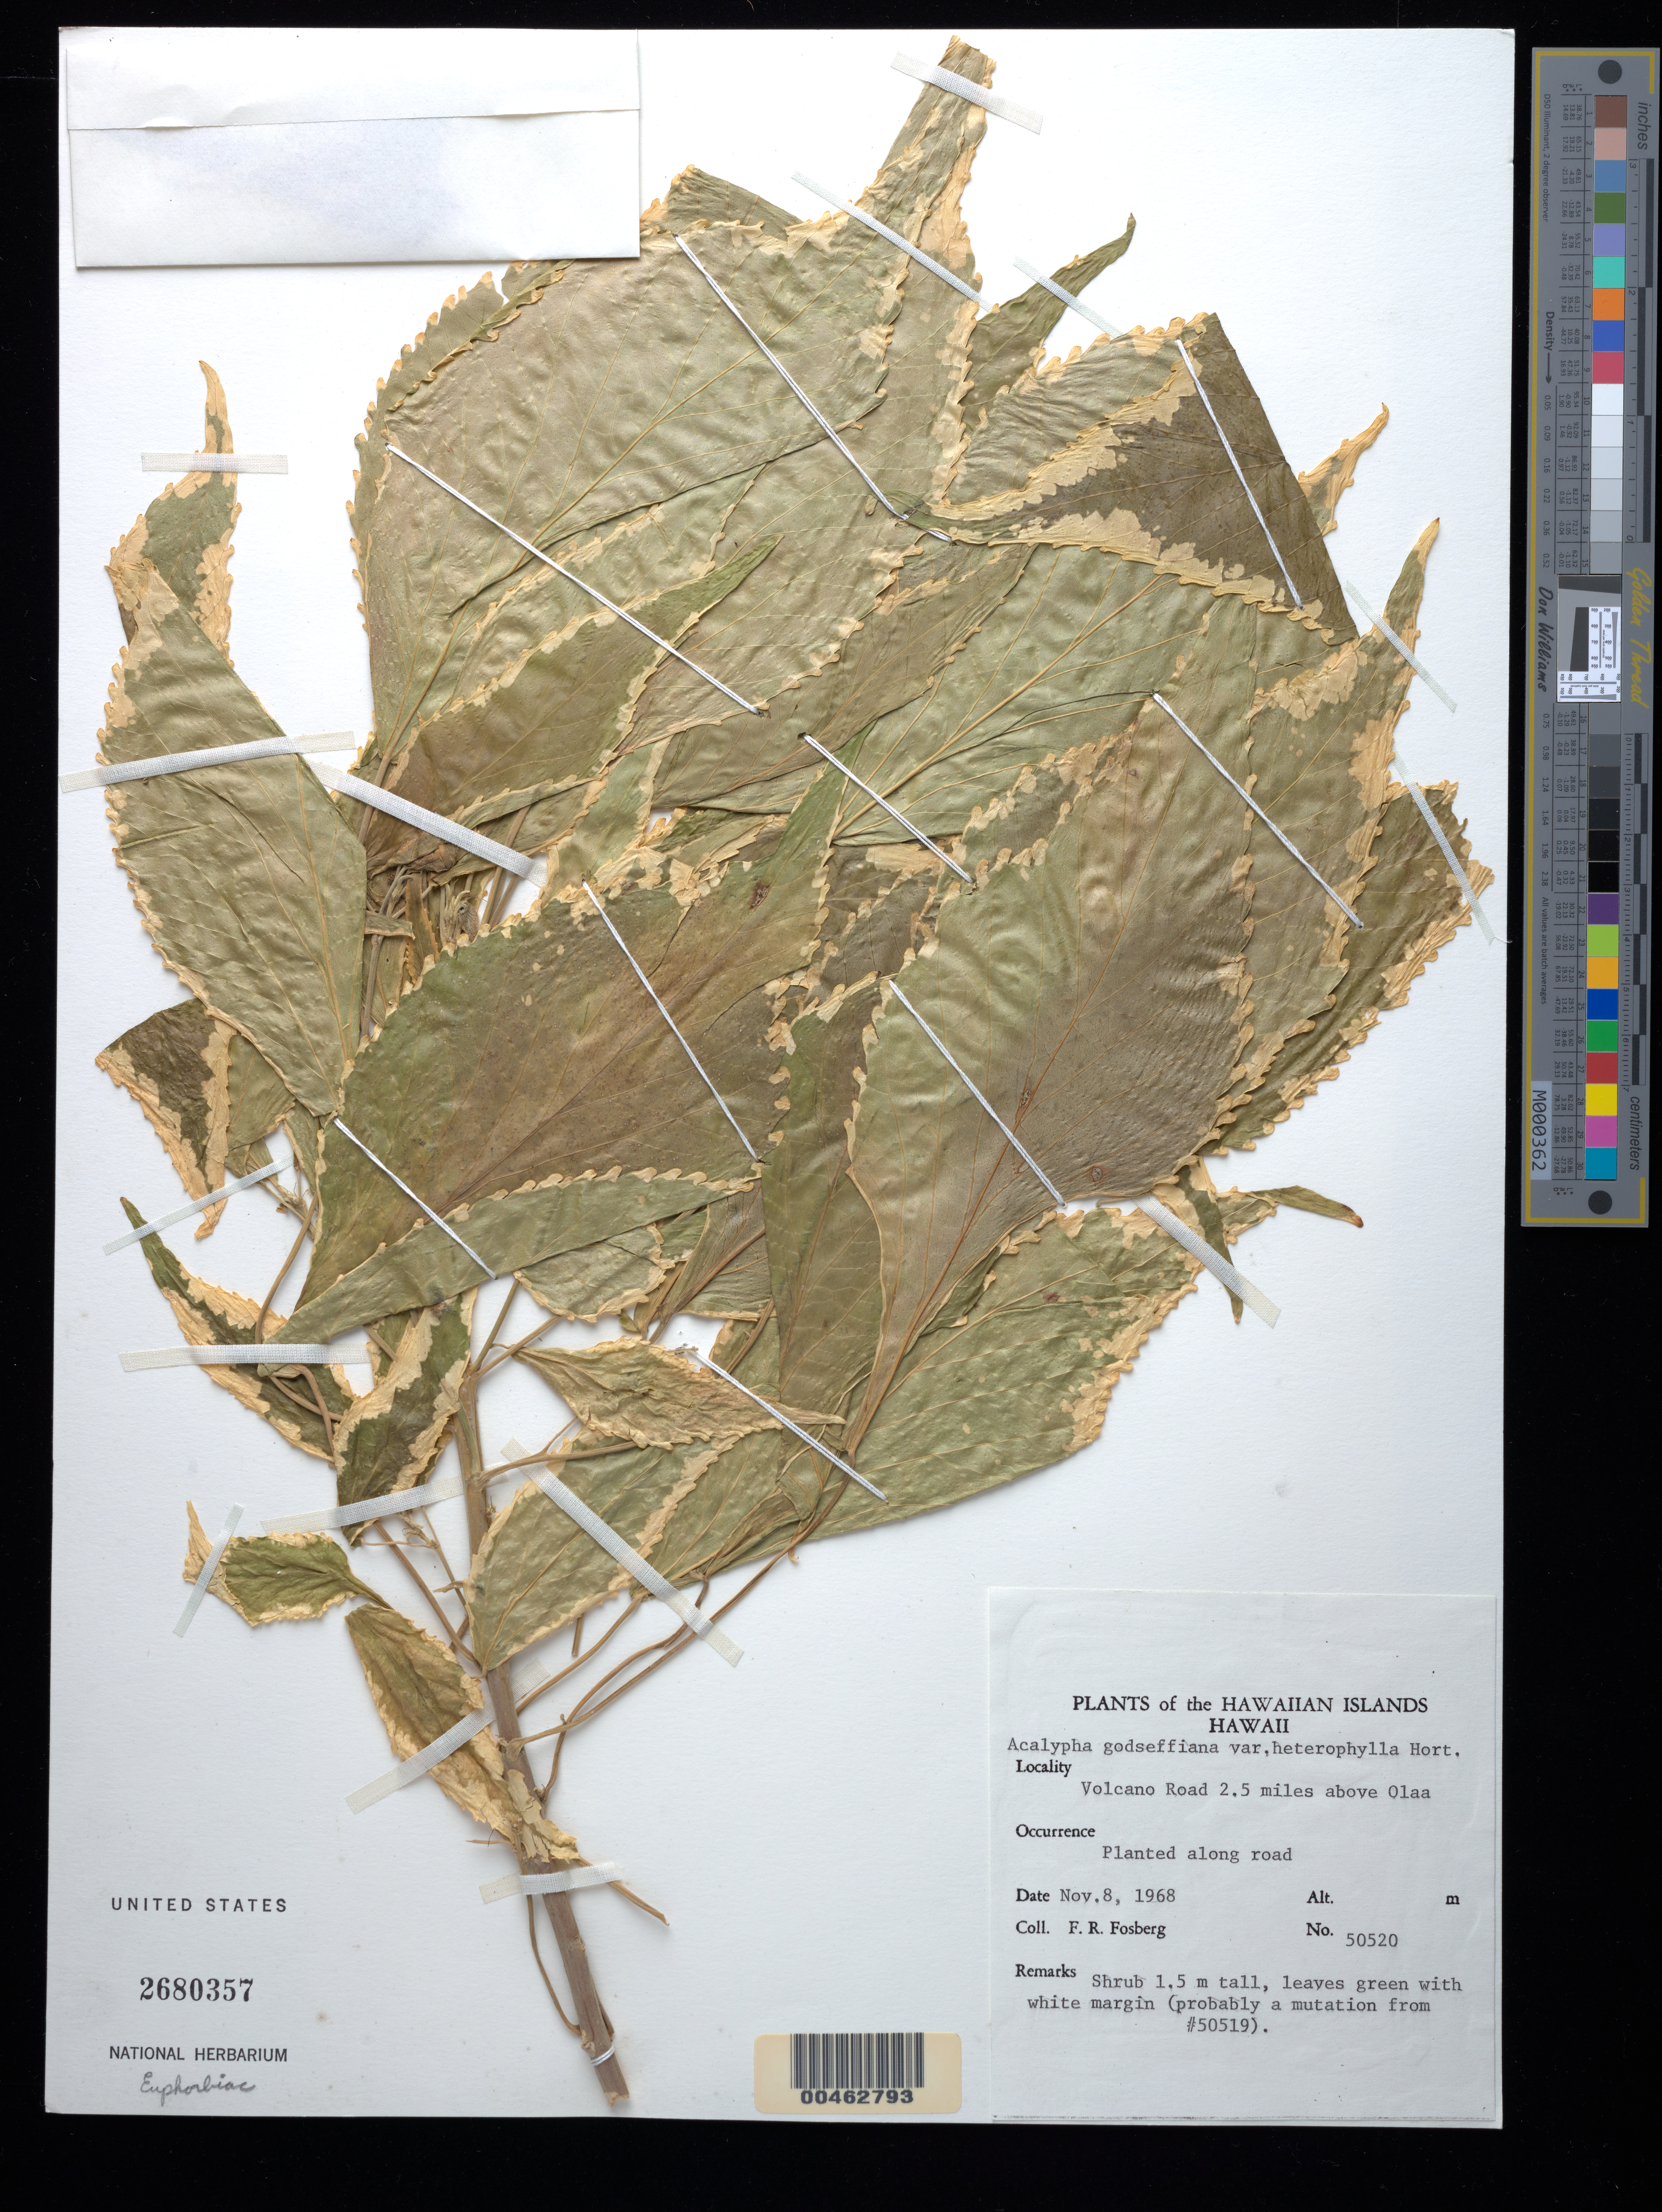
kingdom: Plantae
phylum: Tracheophyta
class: Magnoliopsida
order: Malpighiales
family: Euphorbiaceae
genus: Acalypha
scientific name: Acalypha godseffiana var. heterophylla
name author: L.H. Bailey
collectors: F. R. Fosberg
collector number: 50520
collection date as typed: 8 Nov 1968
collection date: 1968-11-08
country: United States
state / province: Hawaii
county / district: Hawaii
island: Hawaii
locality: Volcano Rd 2.5 mi above Olaa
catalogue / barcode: US 2680357